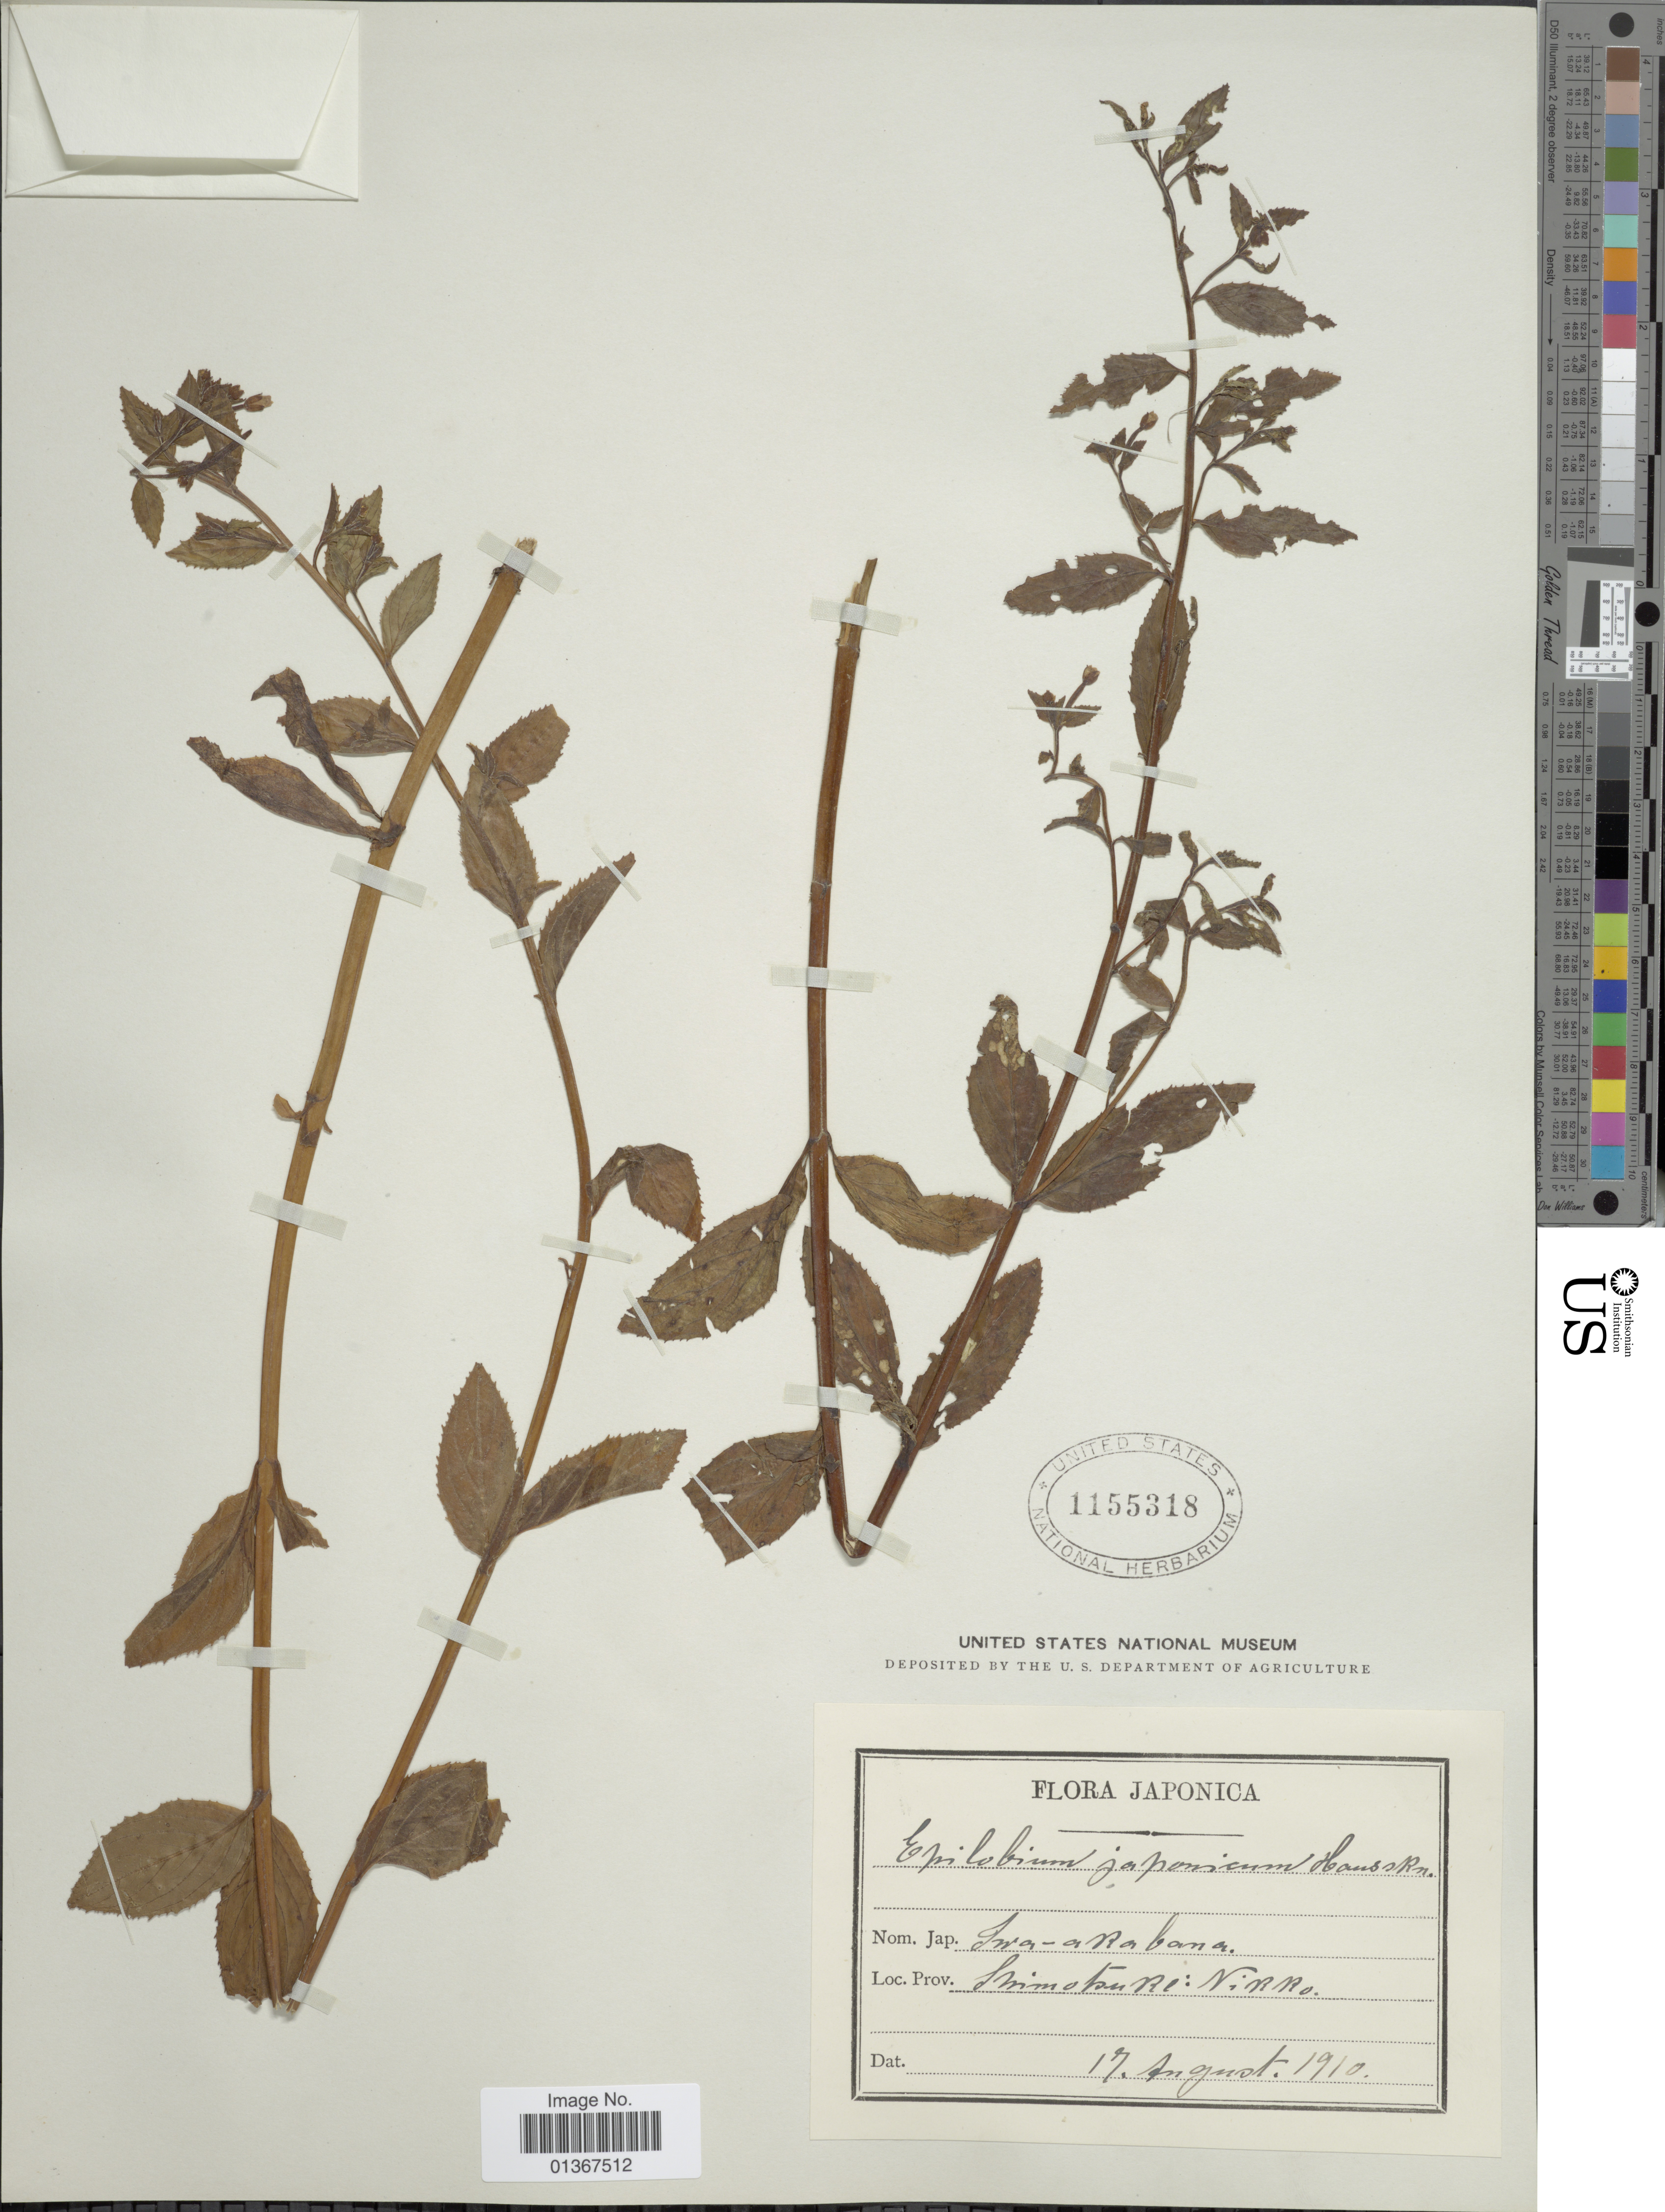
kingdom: Plantae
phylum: Tracheophyta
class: Magnoliopsida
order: Myrtales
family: Onagraceae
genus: Epilobium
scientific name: Epilobium pyrricholophum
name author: Franch. & Sav.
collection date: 1910-08-17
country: Japan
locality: Shimotsuke: Nikko.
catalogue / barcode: US 1155318